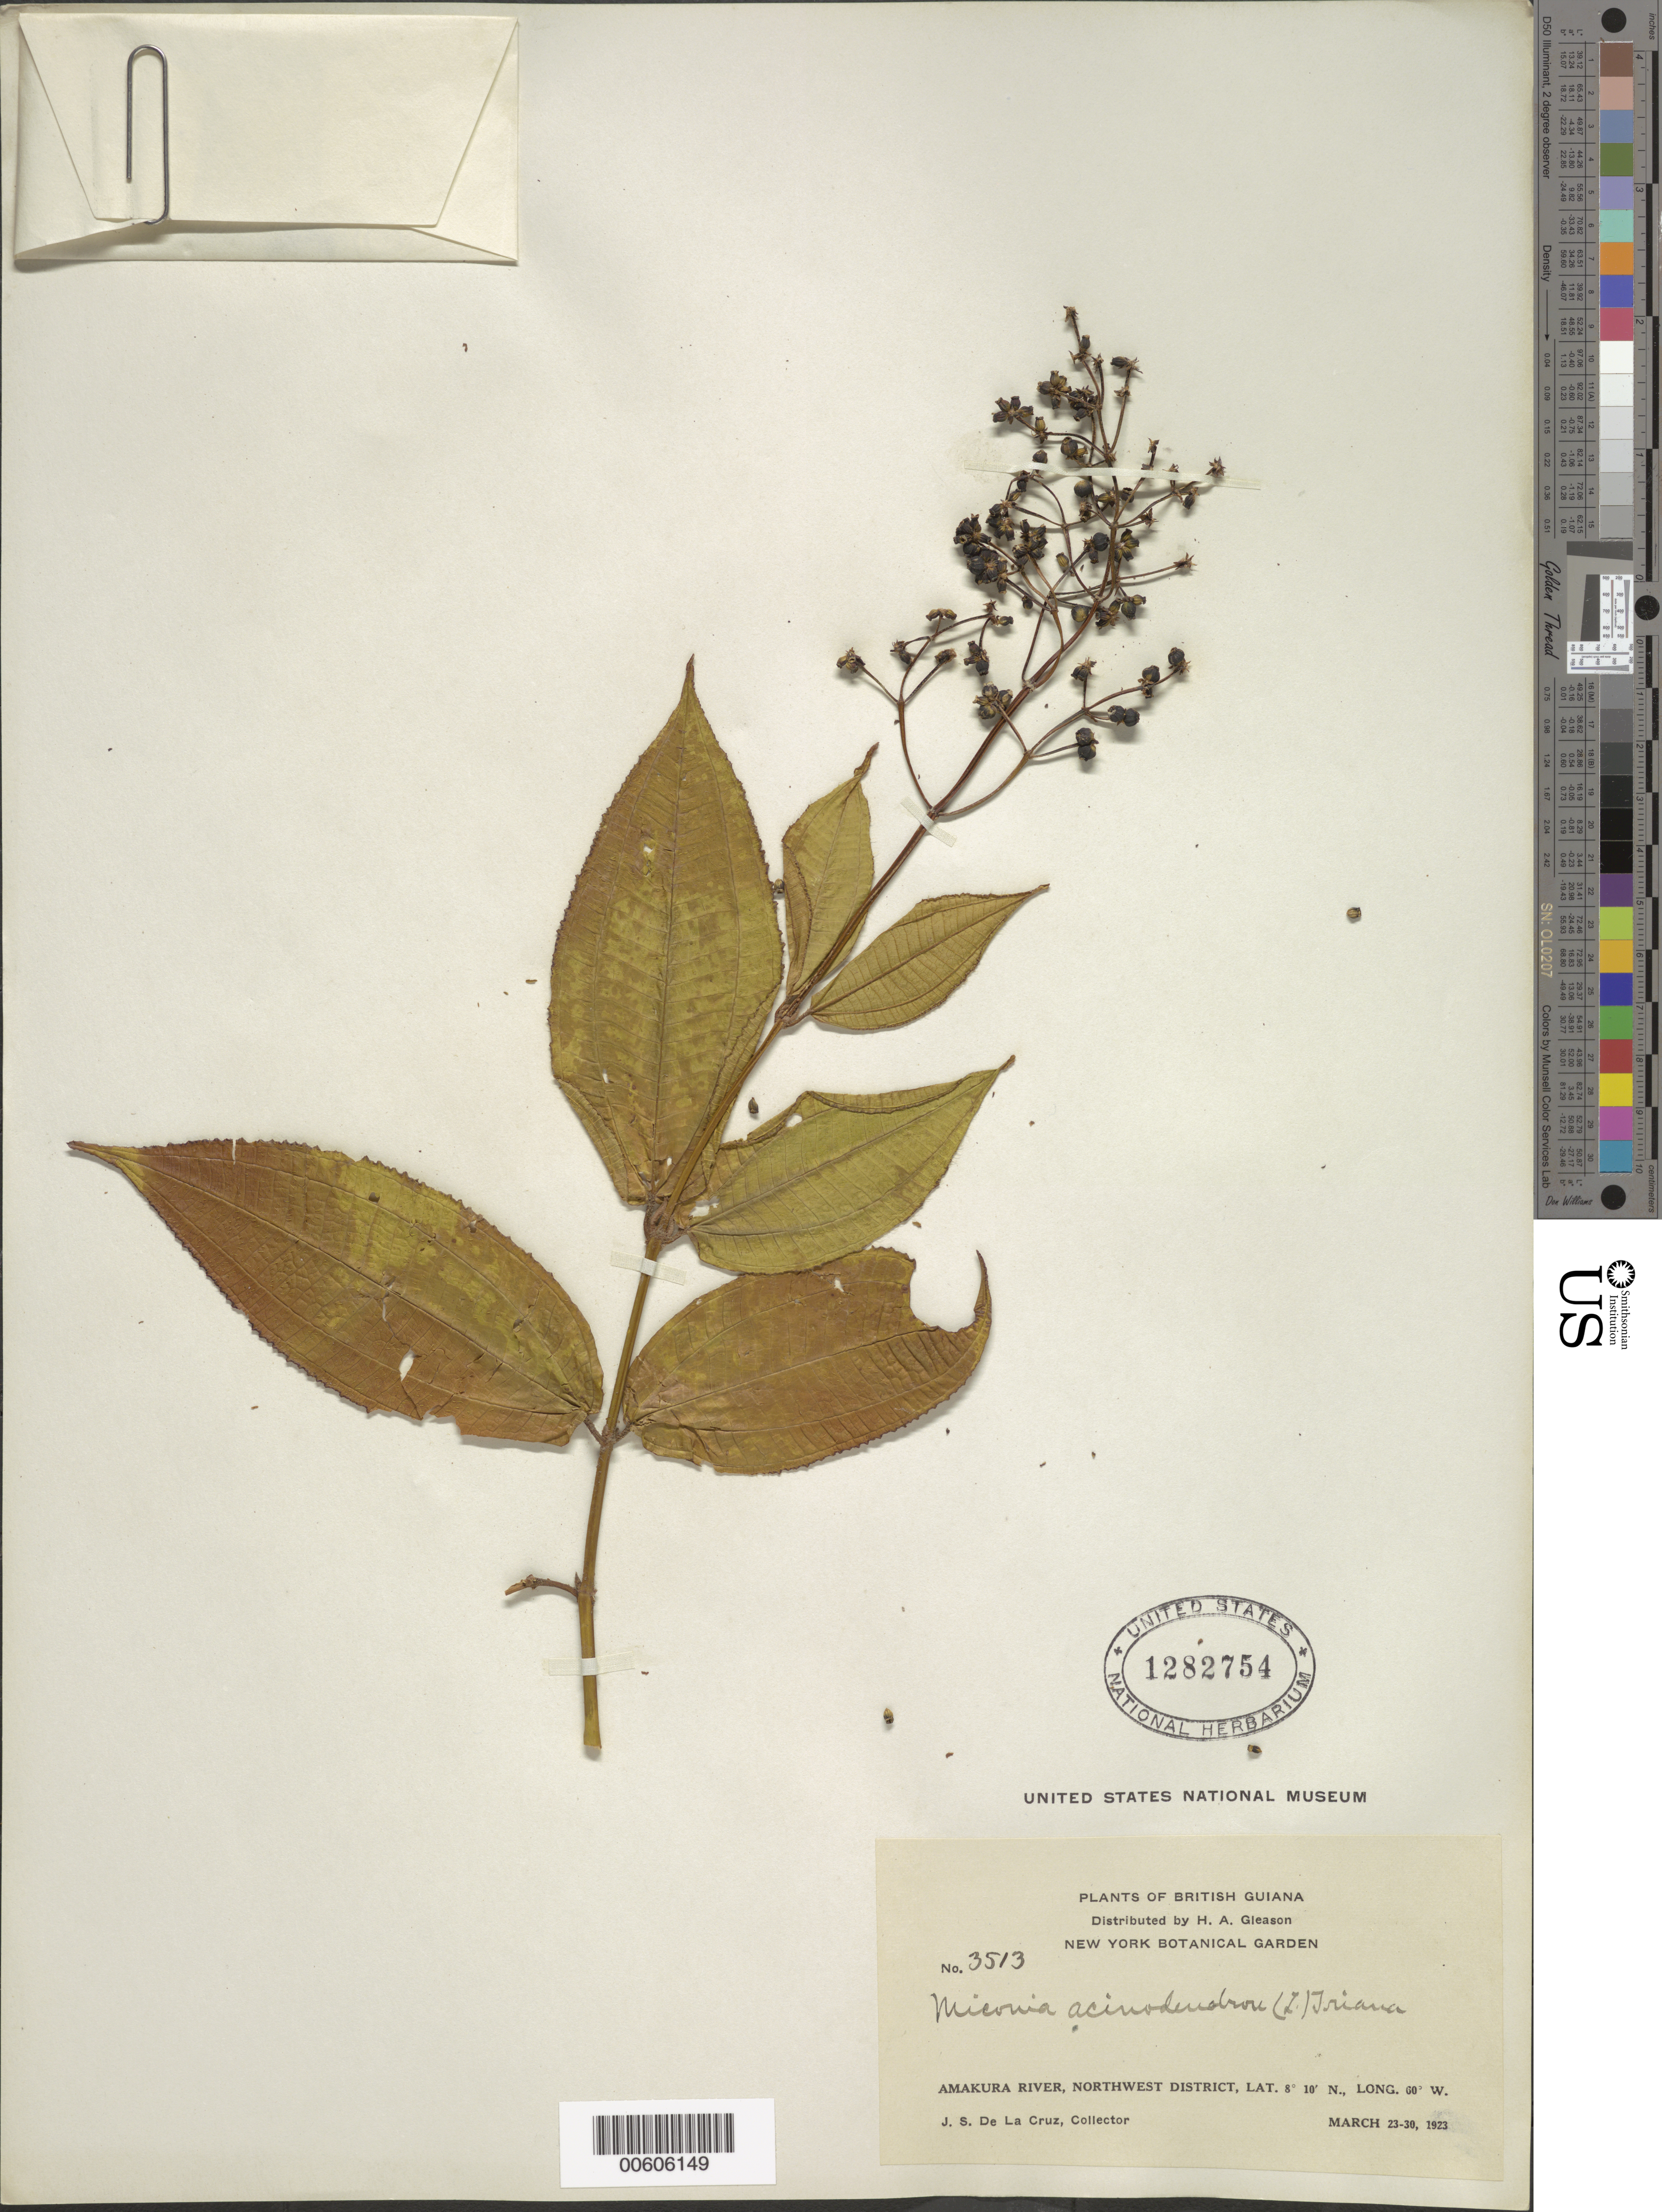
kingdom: Plantae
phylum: Tracheophyta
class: Magnoliopsida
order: Myrtales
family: Melastomataceae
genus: Miconia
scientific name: Miconia acinodendron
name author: (L.) Sweet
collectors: J. S. de la Cruz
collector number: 3513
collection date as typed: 23-Mar-23 to 30-Mar-23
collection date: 1923-03-23/1923-03-30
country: Guyana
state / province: Barima-Waini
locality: Amakura R., NW District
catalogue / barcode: US 1282754